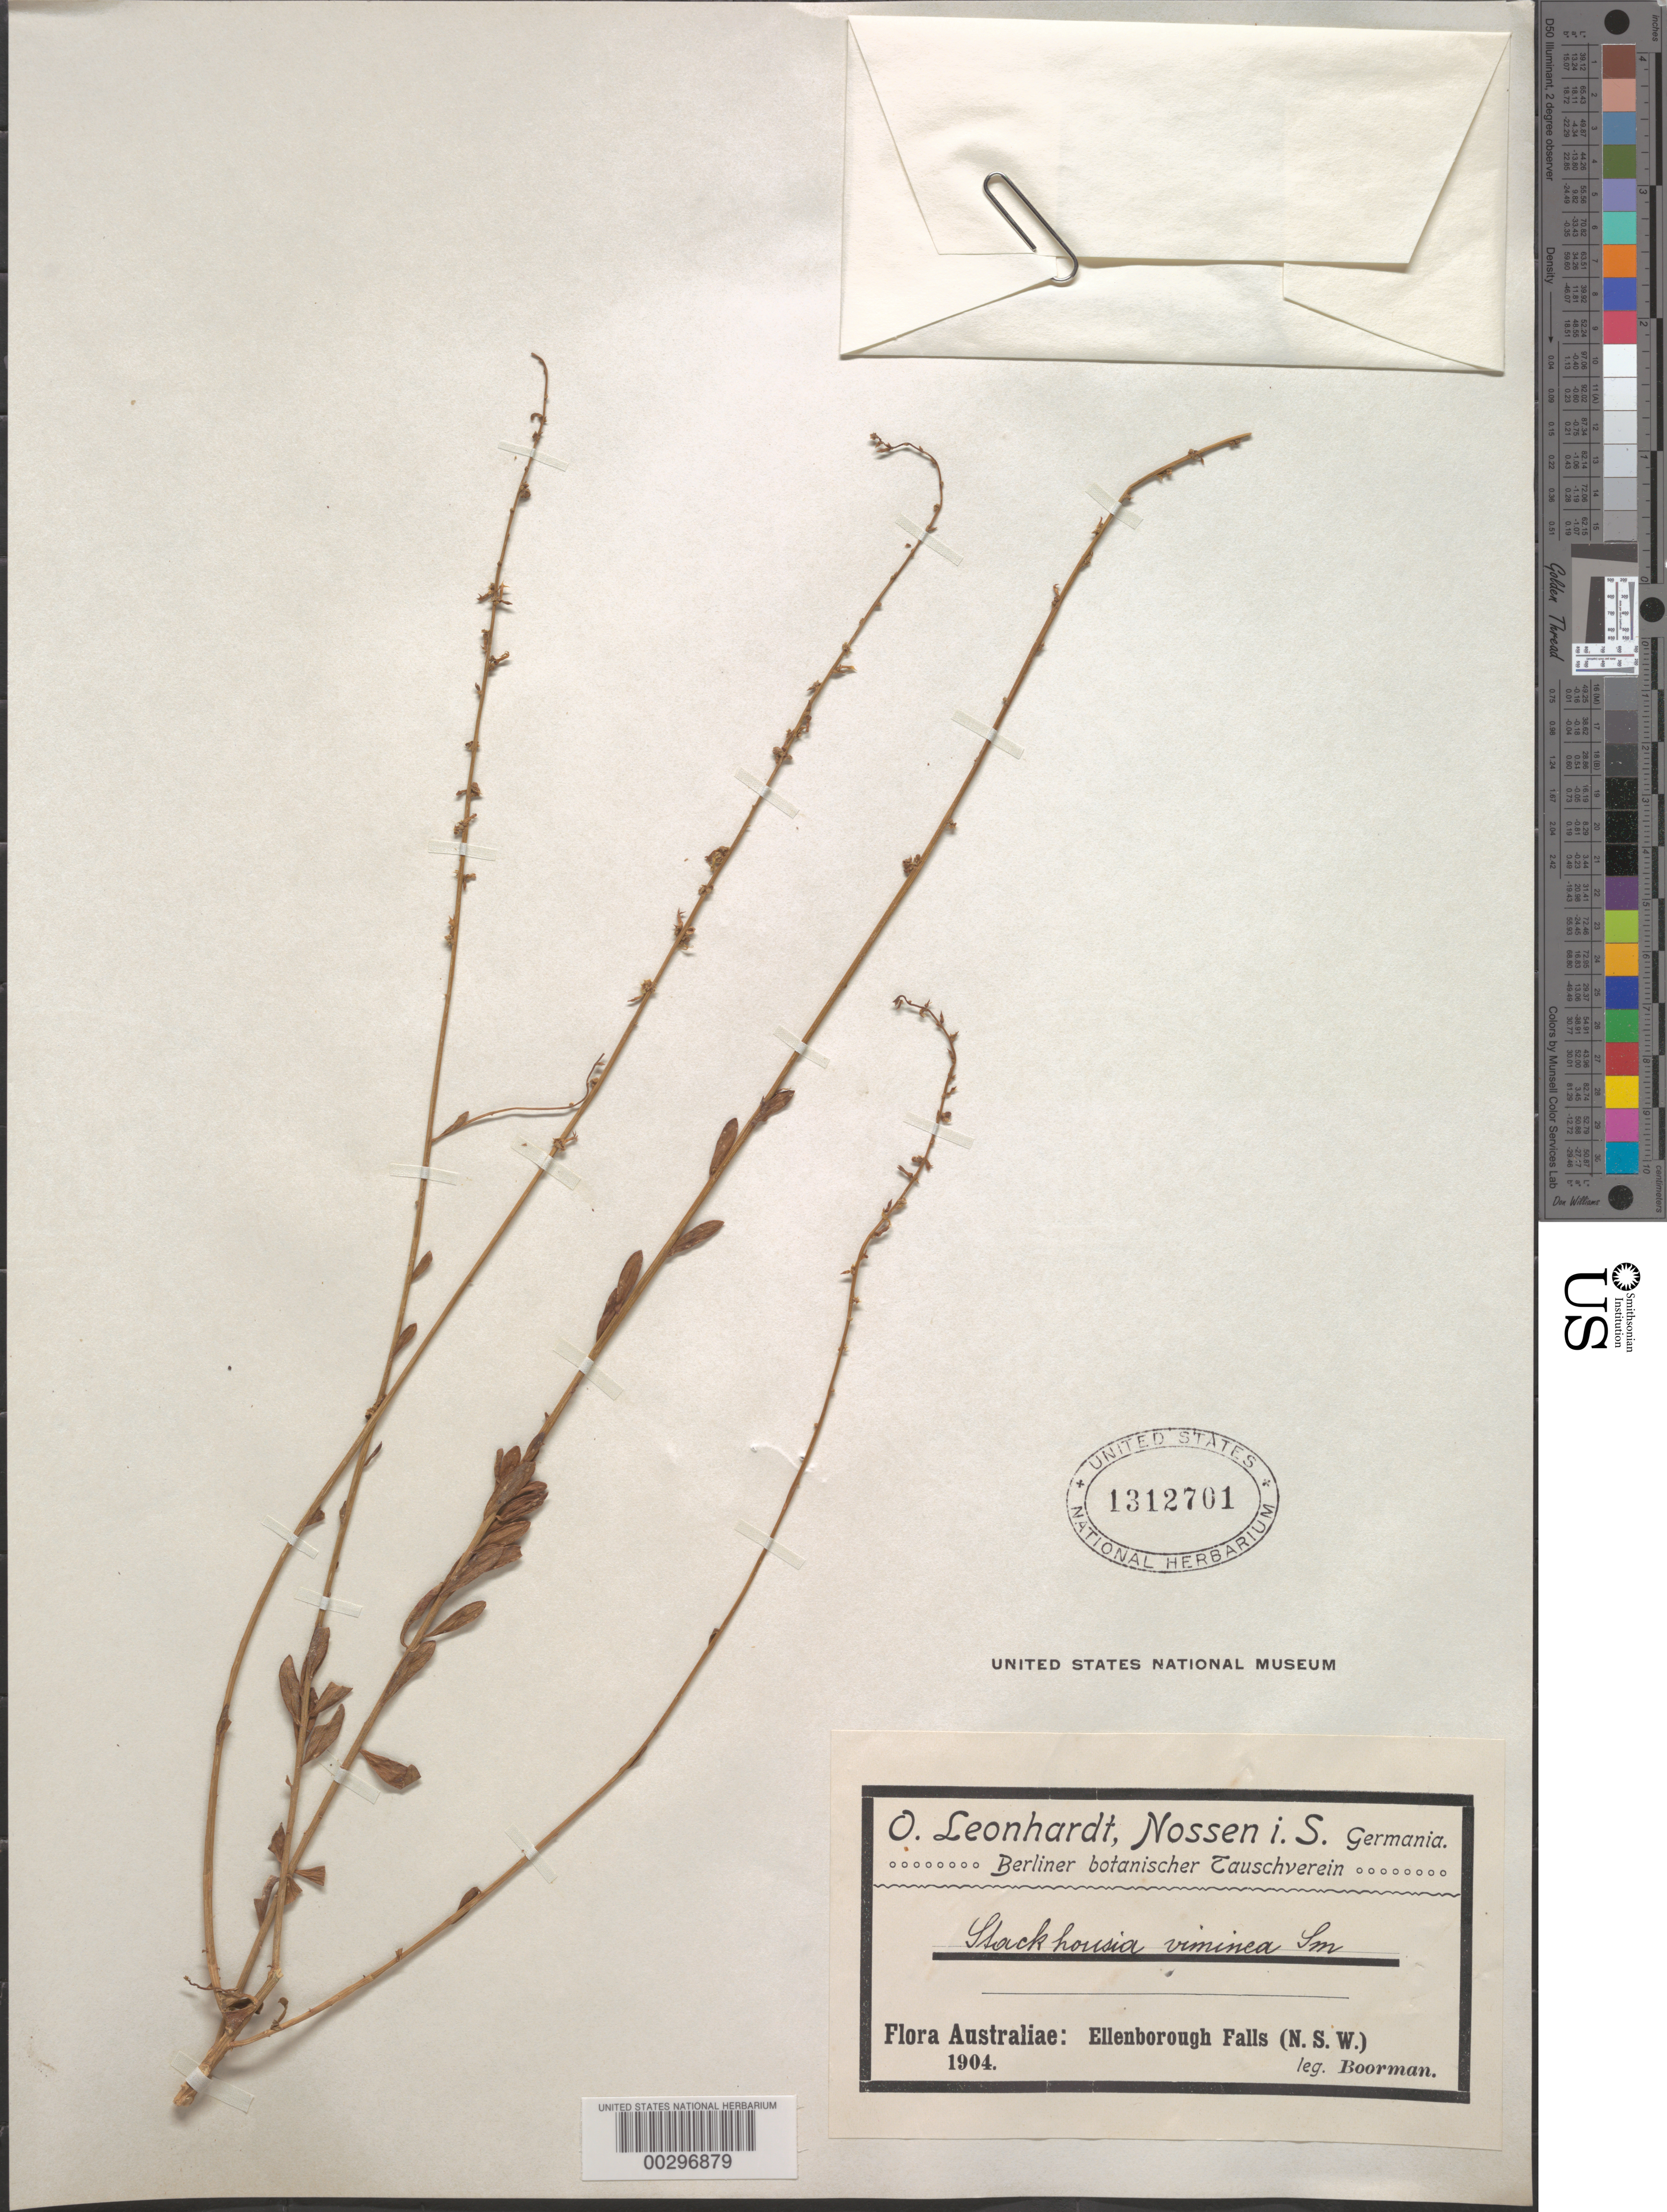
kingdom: Plantae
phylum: Tracheophyta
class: Magnoliopsida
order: Celastrales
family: Celastraceae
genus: Stackhousia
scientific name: Stackhousia viminea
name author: Small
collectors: J. Boorman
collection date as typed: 1904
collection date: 1904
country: Australia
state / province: New South Wales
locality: Ellenborough falls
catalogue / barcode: US 1312701